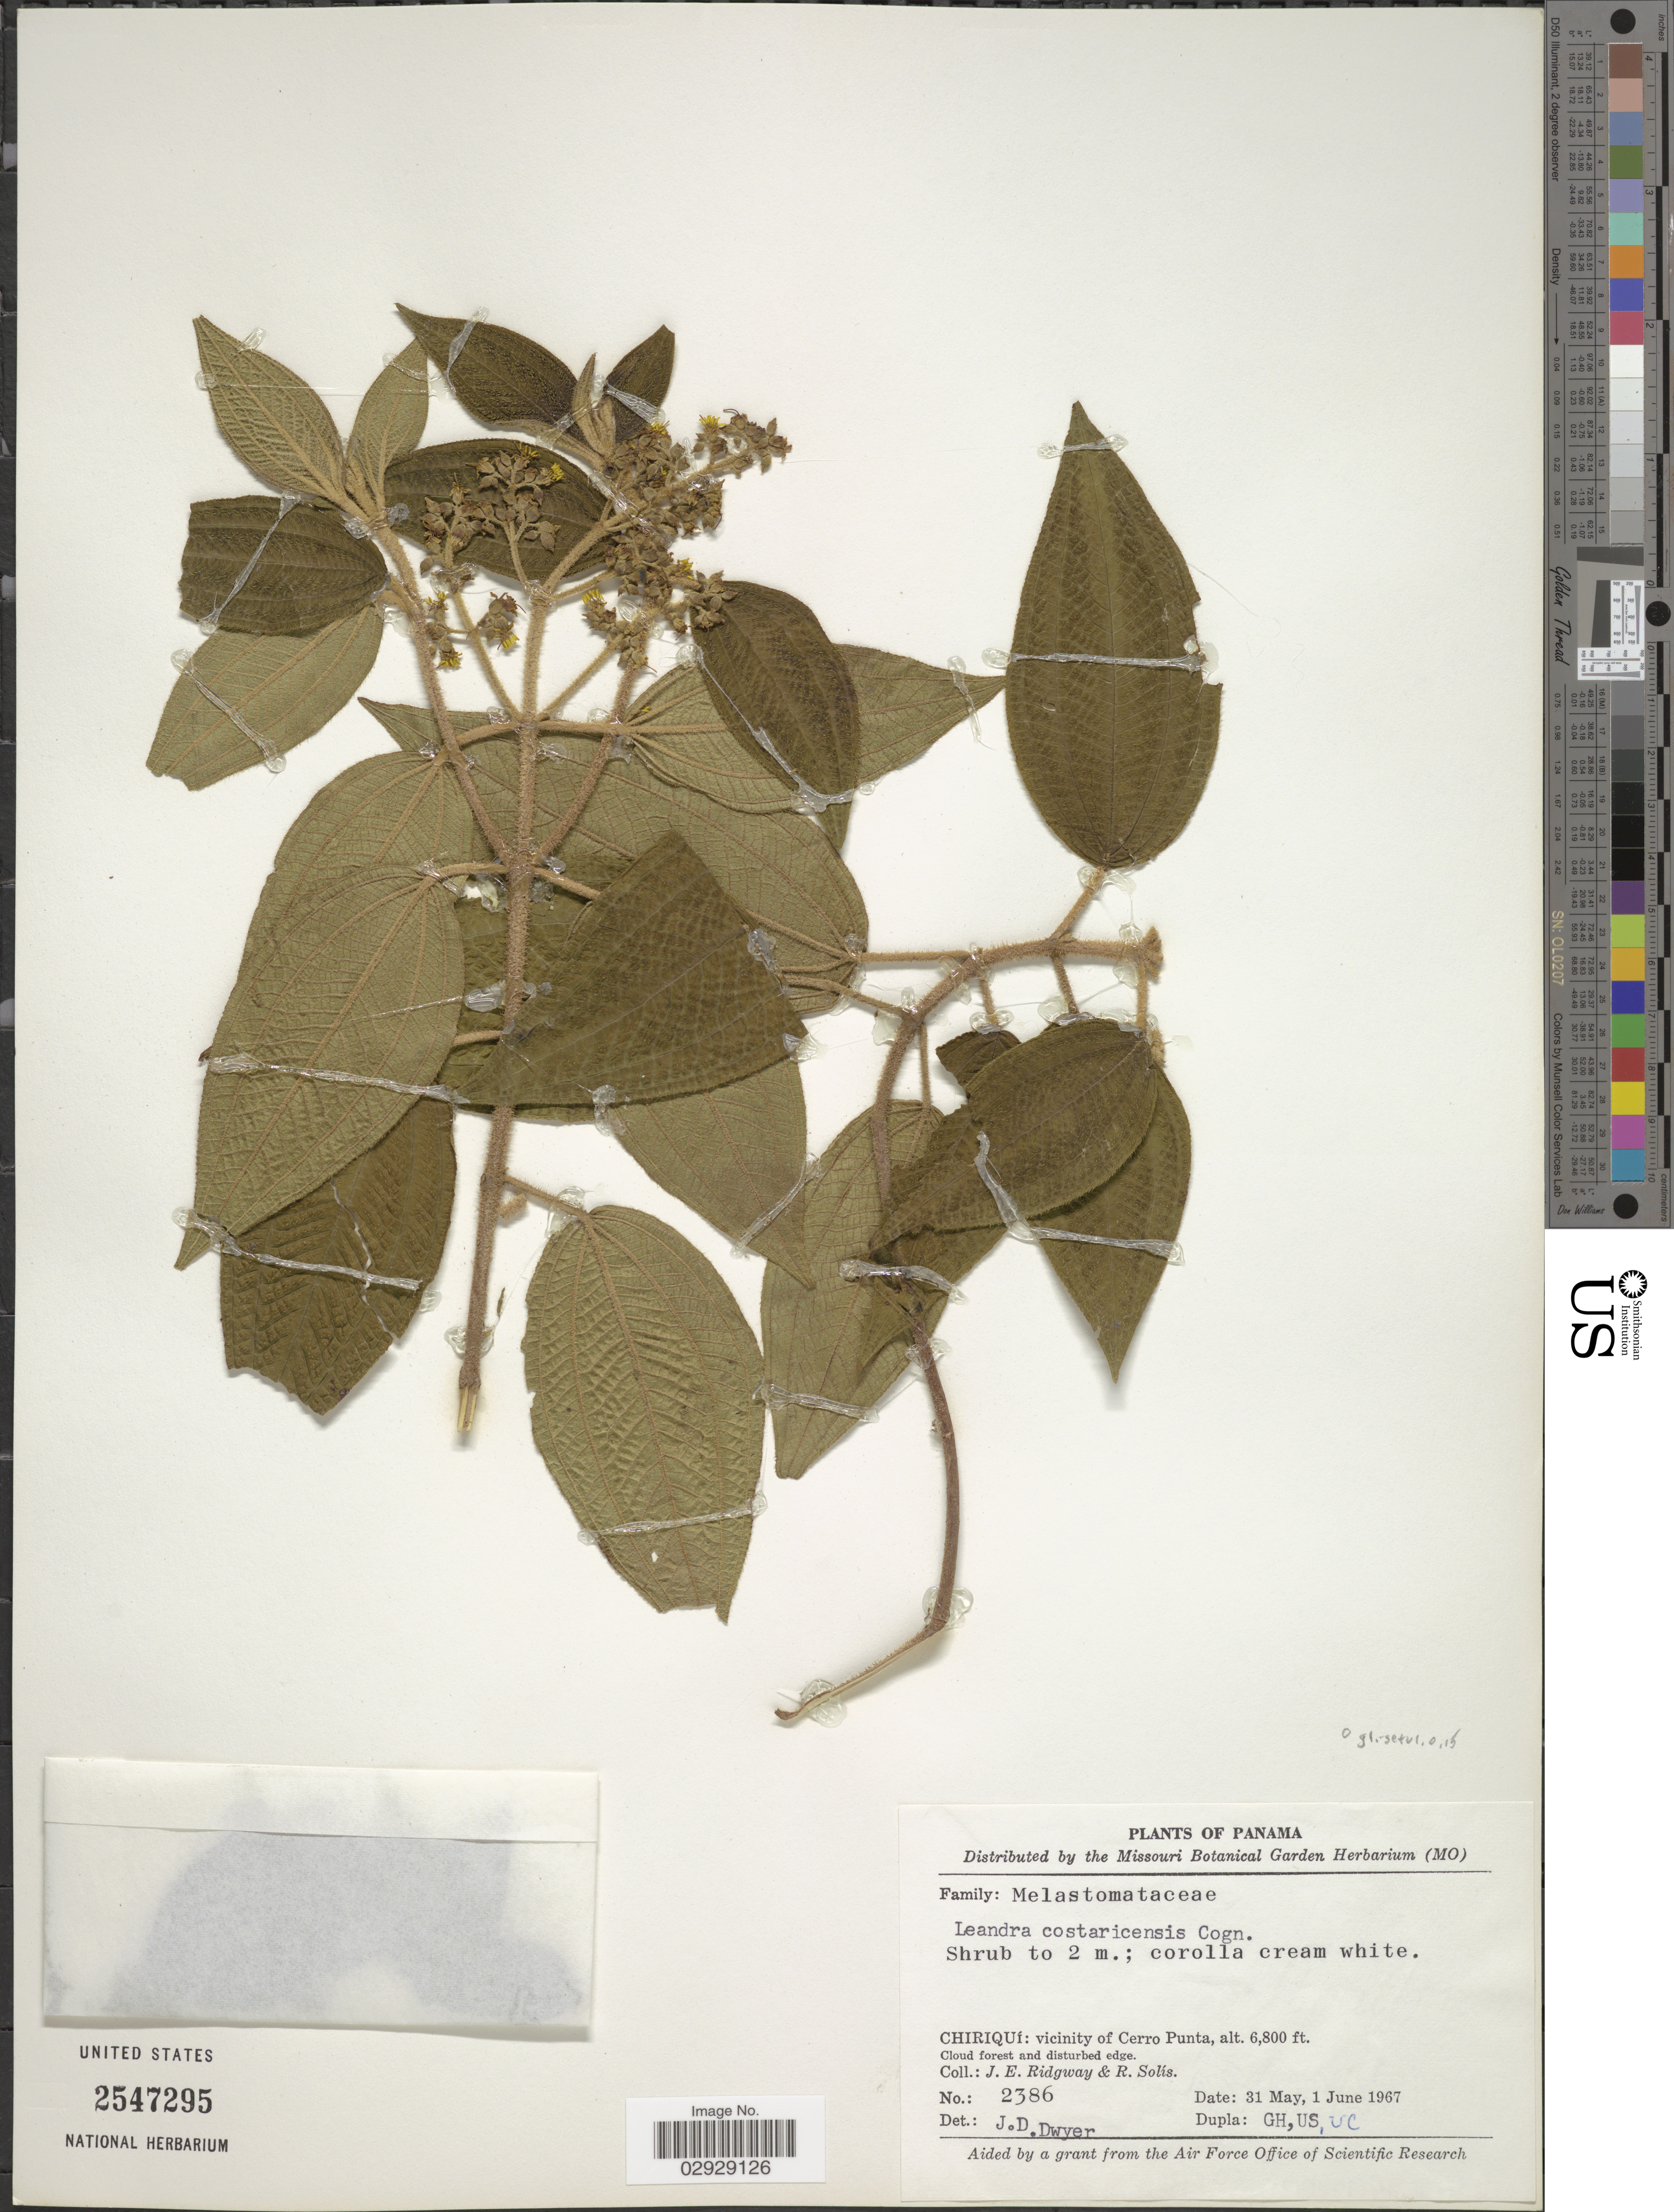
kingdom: Plantae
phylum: Tracheophyta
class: Magnoliopsida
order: Myrtales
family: Melastomataceae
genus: Leandra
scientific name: Leandra costaricensis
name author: Cogn.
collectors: J. Ridgway & R. Solis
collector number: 2386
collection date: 1967-05-31/1967-06-01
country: Panama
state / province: Chiriqui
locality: Vicinity of Cerro Punta.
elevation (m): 2073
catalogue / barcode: US 2547295